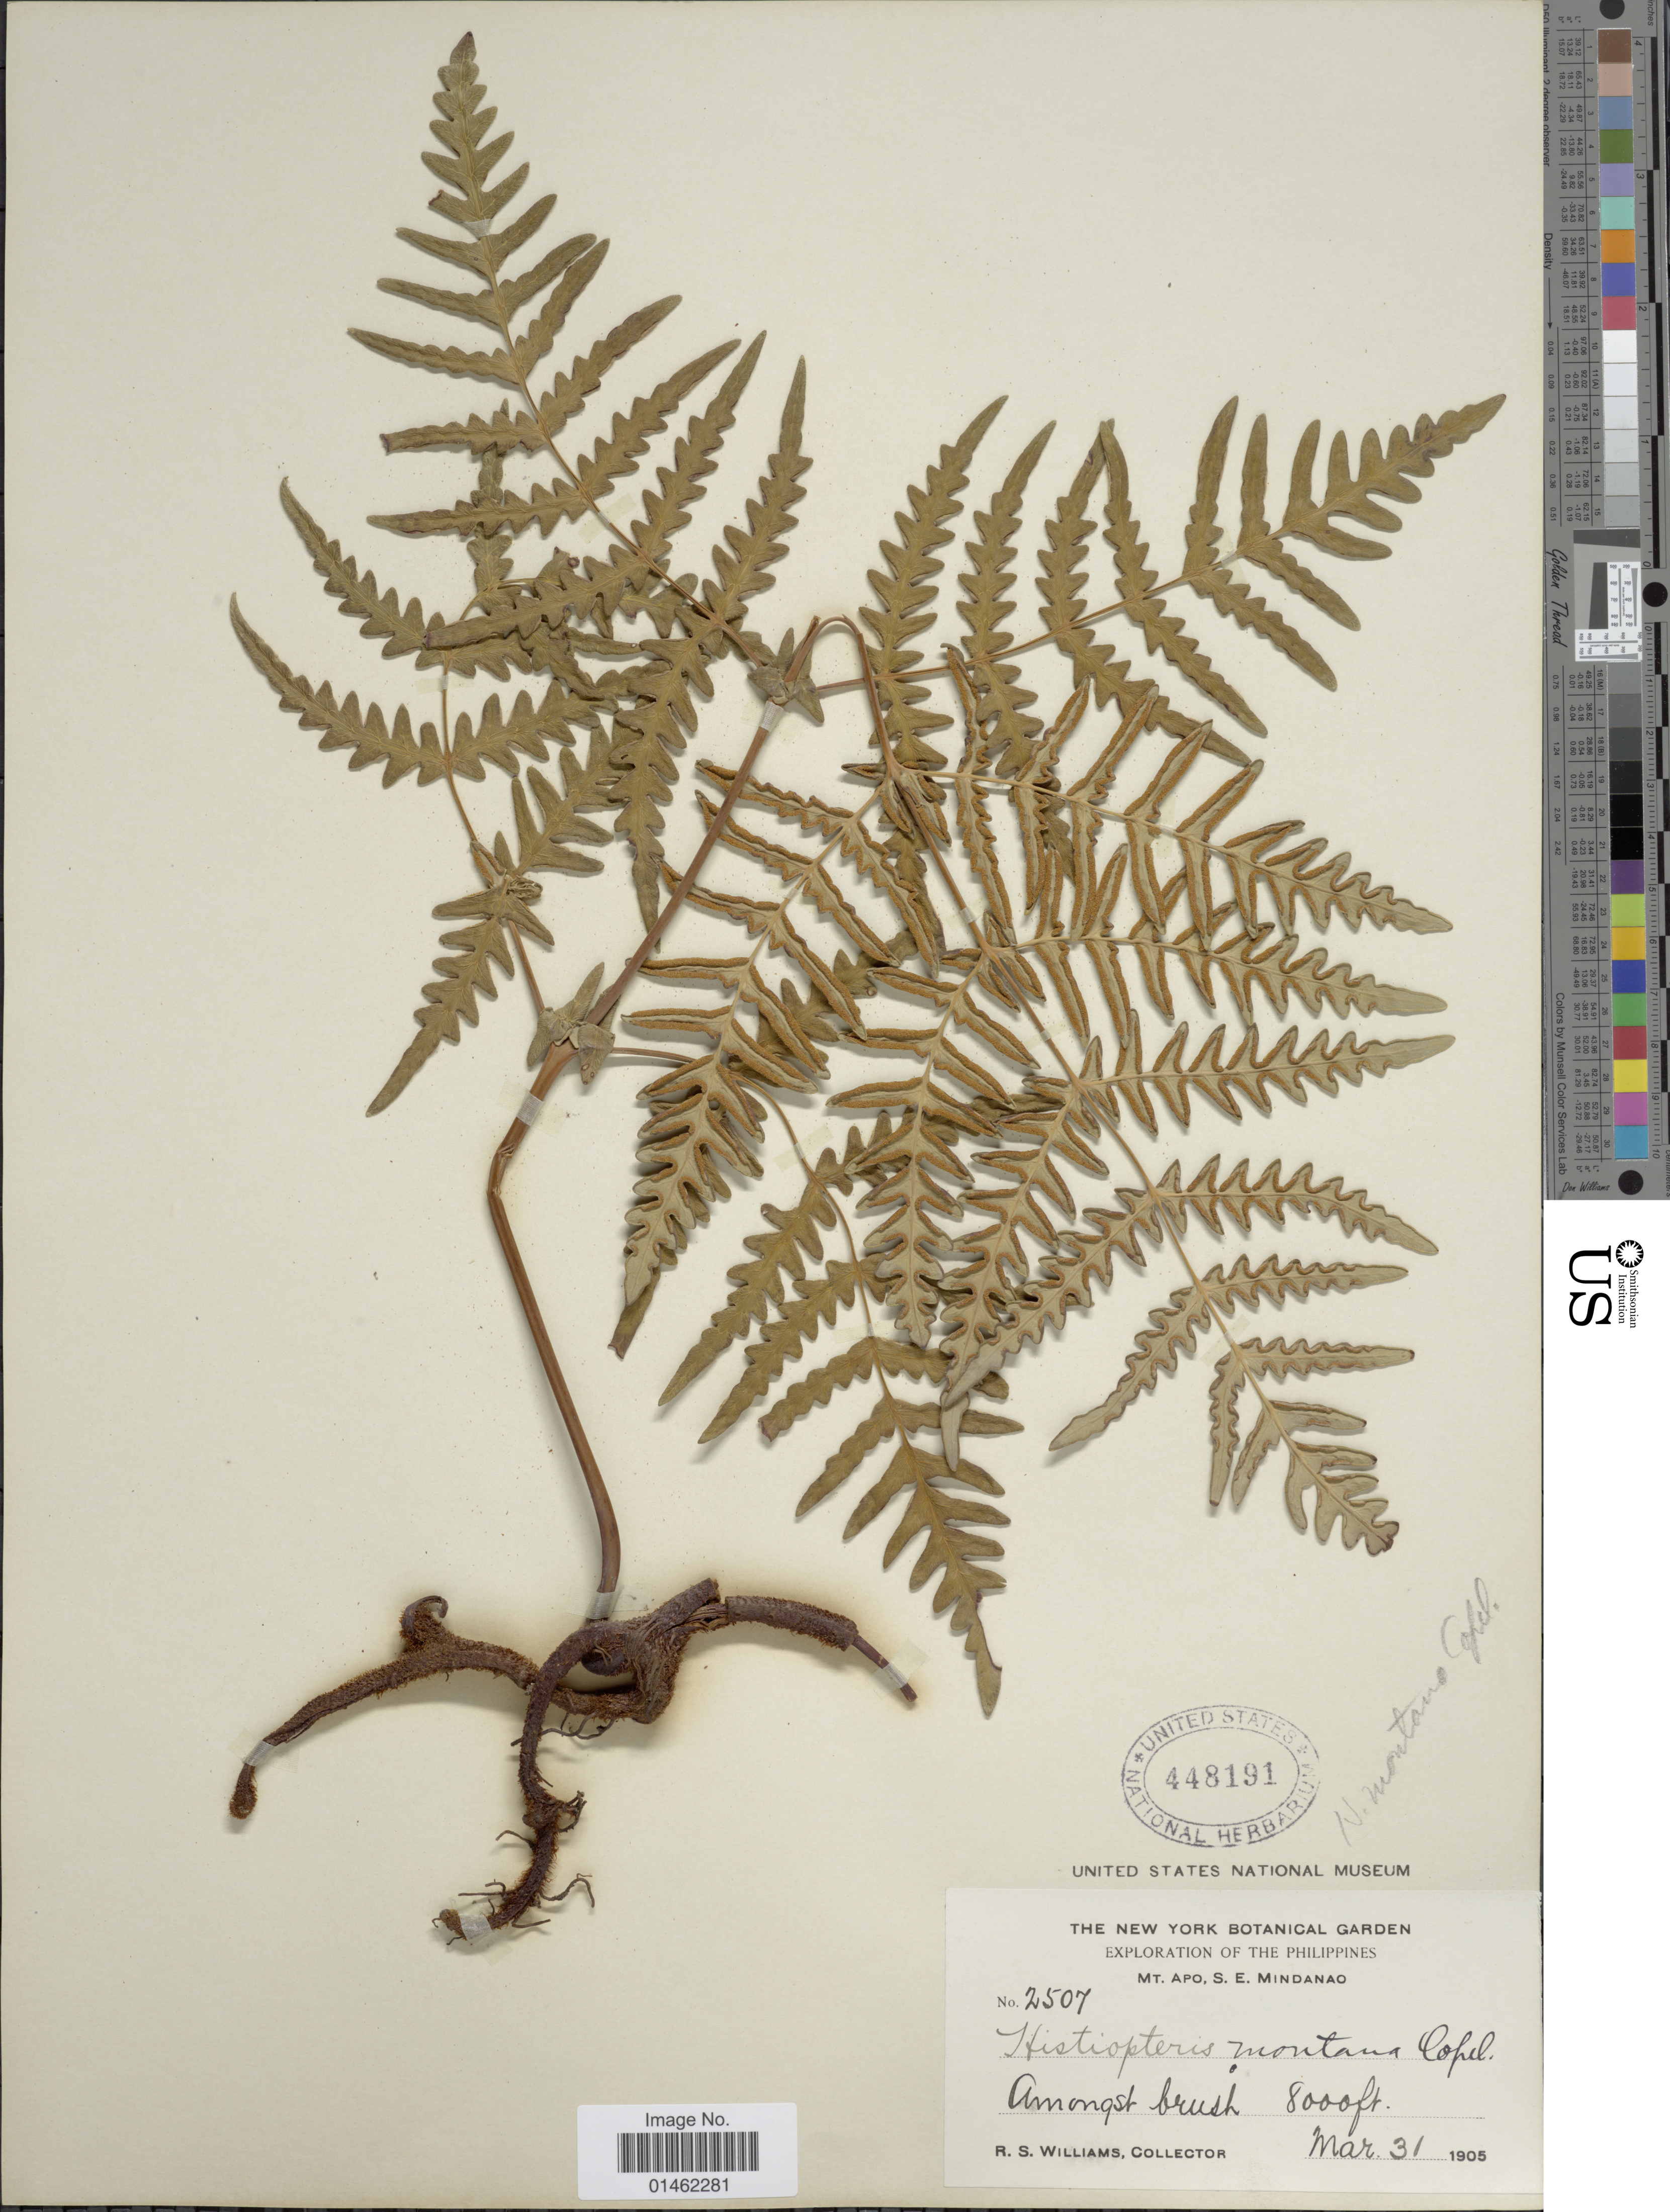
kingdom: Plantae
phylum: Tracheophyta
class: Polypodiopsida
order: Polypodiales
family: Dennstaedtiaceae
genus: Histiopteris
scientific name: Histiopteris montana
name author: Copel.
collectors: R. S. Williams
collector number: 2507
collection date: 1905-03-31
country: Philippines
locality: Mt Apo, S.E. Mindanao, Amongst brush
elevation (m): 2438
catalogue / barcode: US 448191